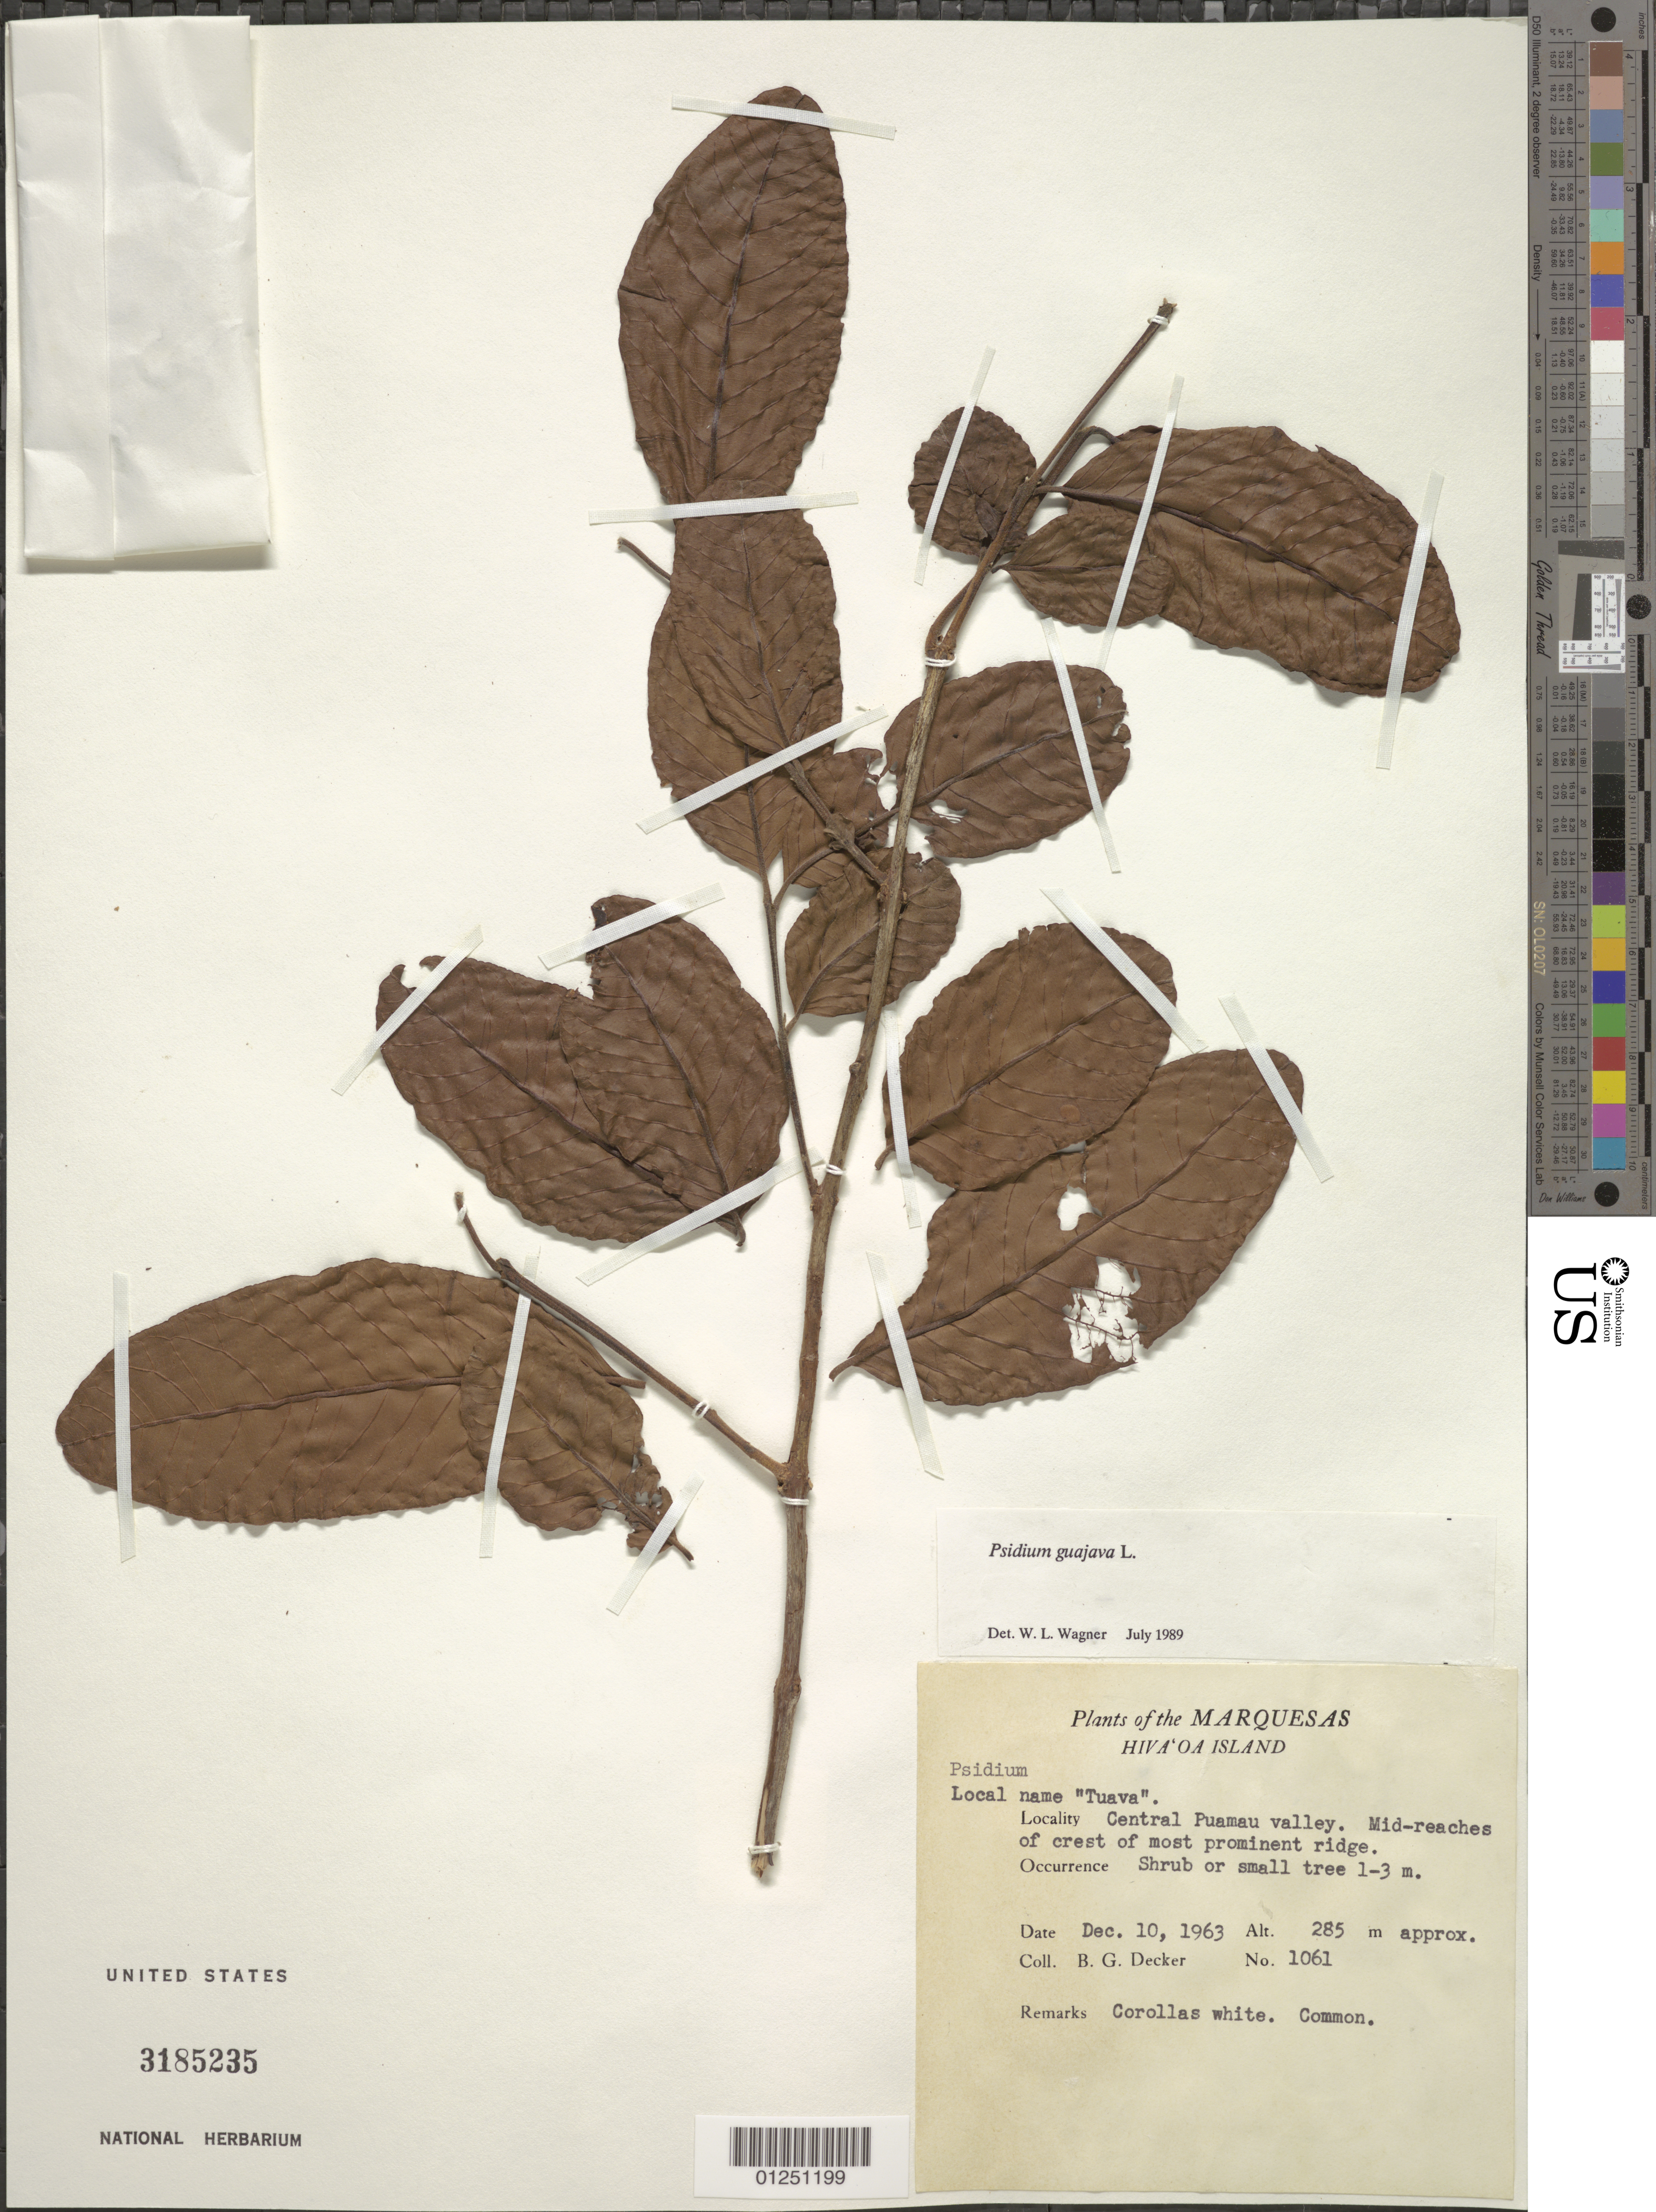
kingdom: Plantae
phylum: Tracheophyta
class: Magnoliopsida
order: Myrtales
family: Myrtaceae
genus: Psidium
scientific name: Psidium guajava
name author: L.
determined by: Wagner, W. L., (BOT), Smithsonian Institution - National Museum of Natural History (UNITED STATES)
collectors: B. G. Decker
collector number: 1061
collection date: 1963-12-10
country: French Polynesia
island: Hiva Oa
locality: central Puamau Valley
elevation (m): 285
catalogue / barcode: US 3185235